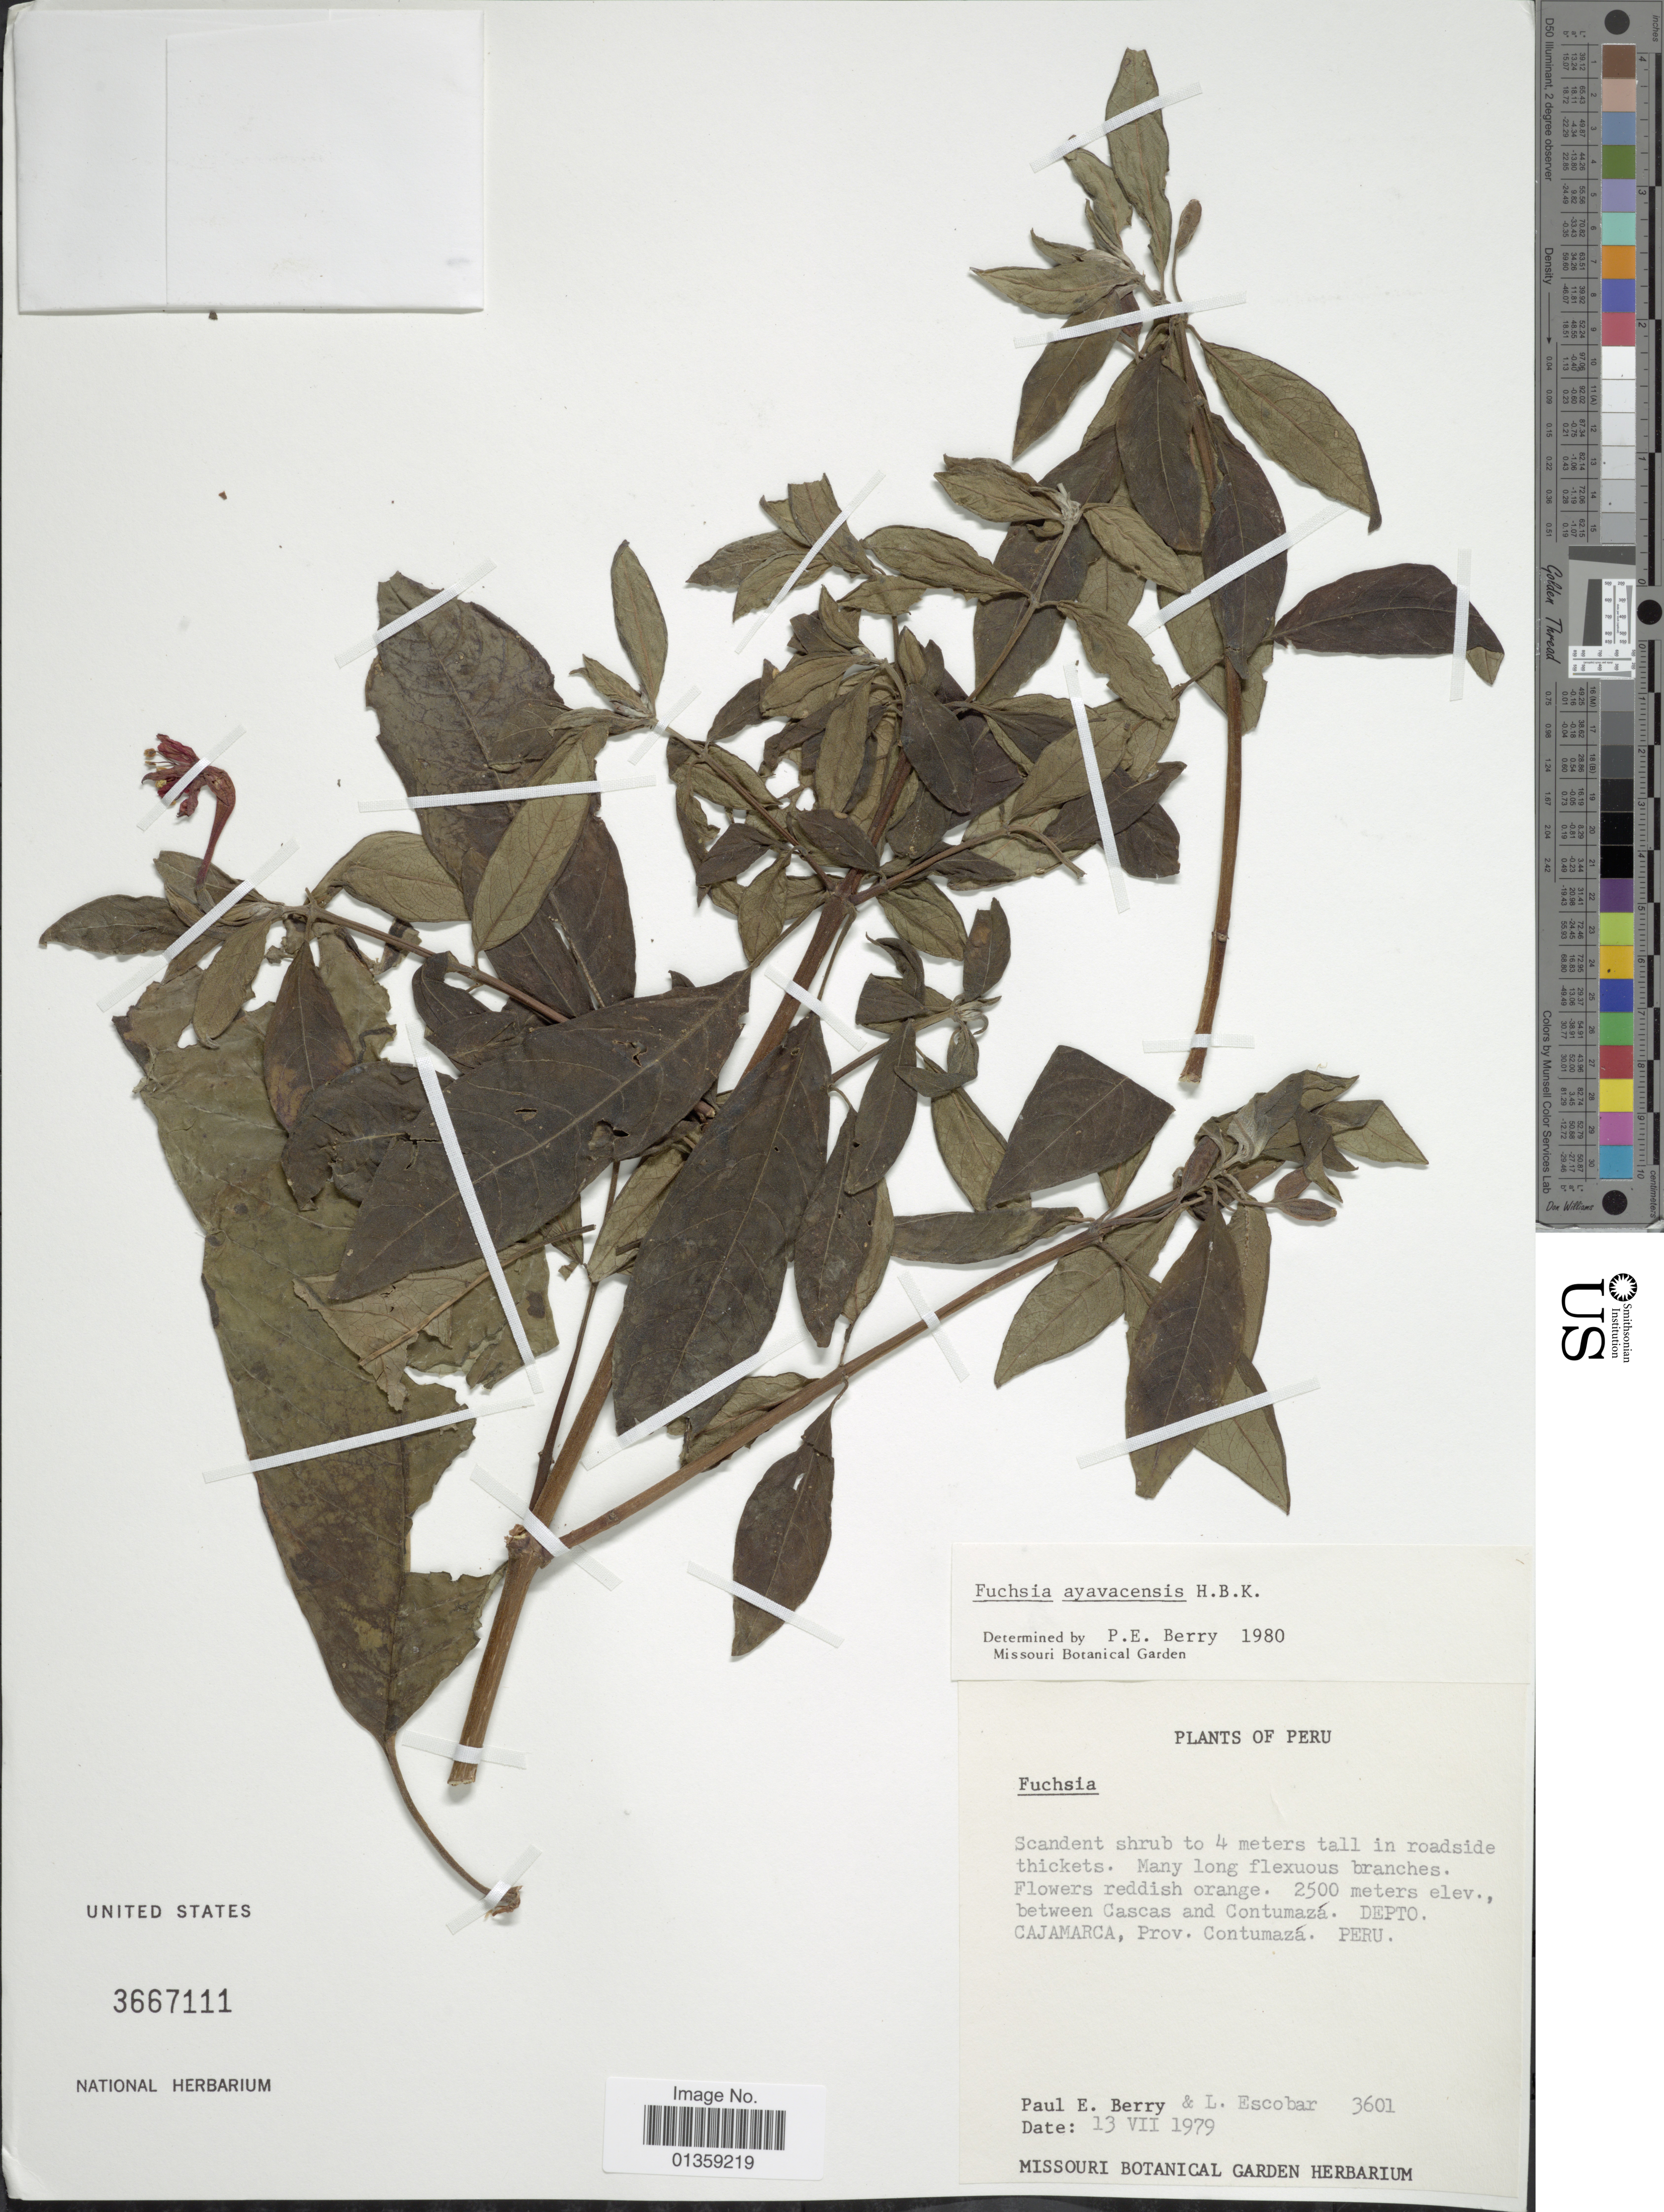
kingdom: Plantae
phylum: Tracheophyta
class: Magnoliopsida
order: Myrtales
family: Onagraceae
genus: Fuchsia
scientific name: Fuchsia ayavacensis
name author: Kunth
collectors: P. E. Berry & L. Escobar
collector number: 3601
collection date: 1979-07-13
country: Peru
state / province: Cajamarca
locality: Between Cascas and Contumazá, Prov. Contumazá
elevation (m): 2500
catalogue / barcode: US 3667111